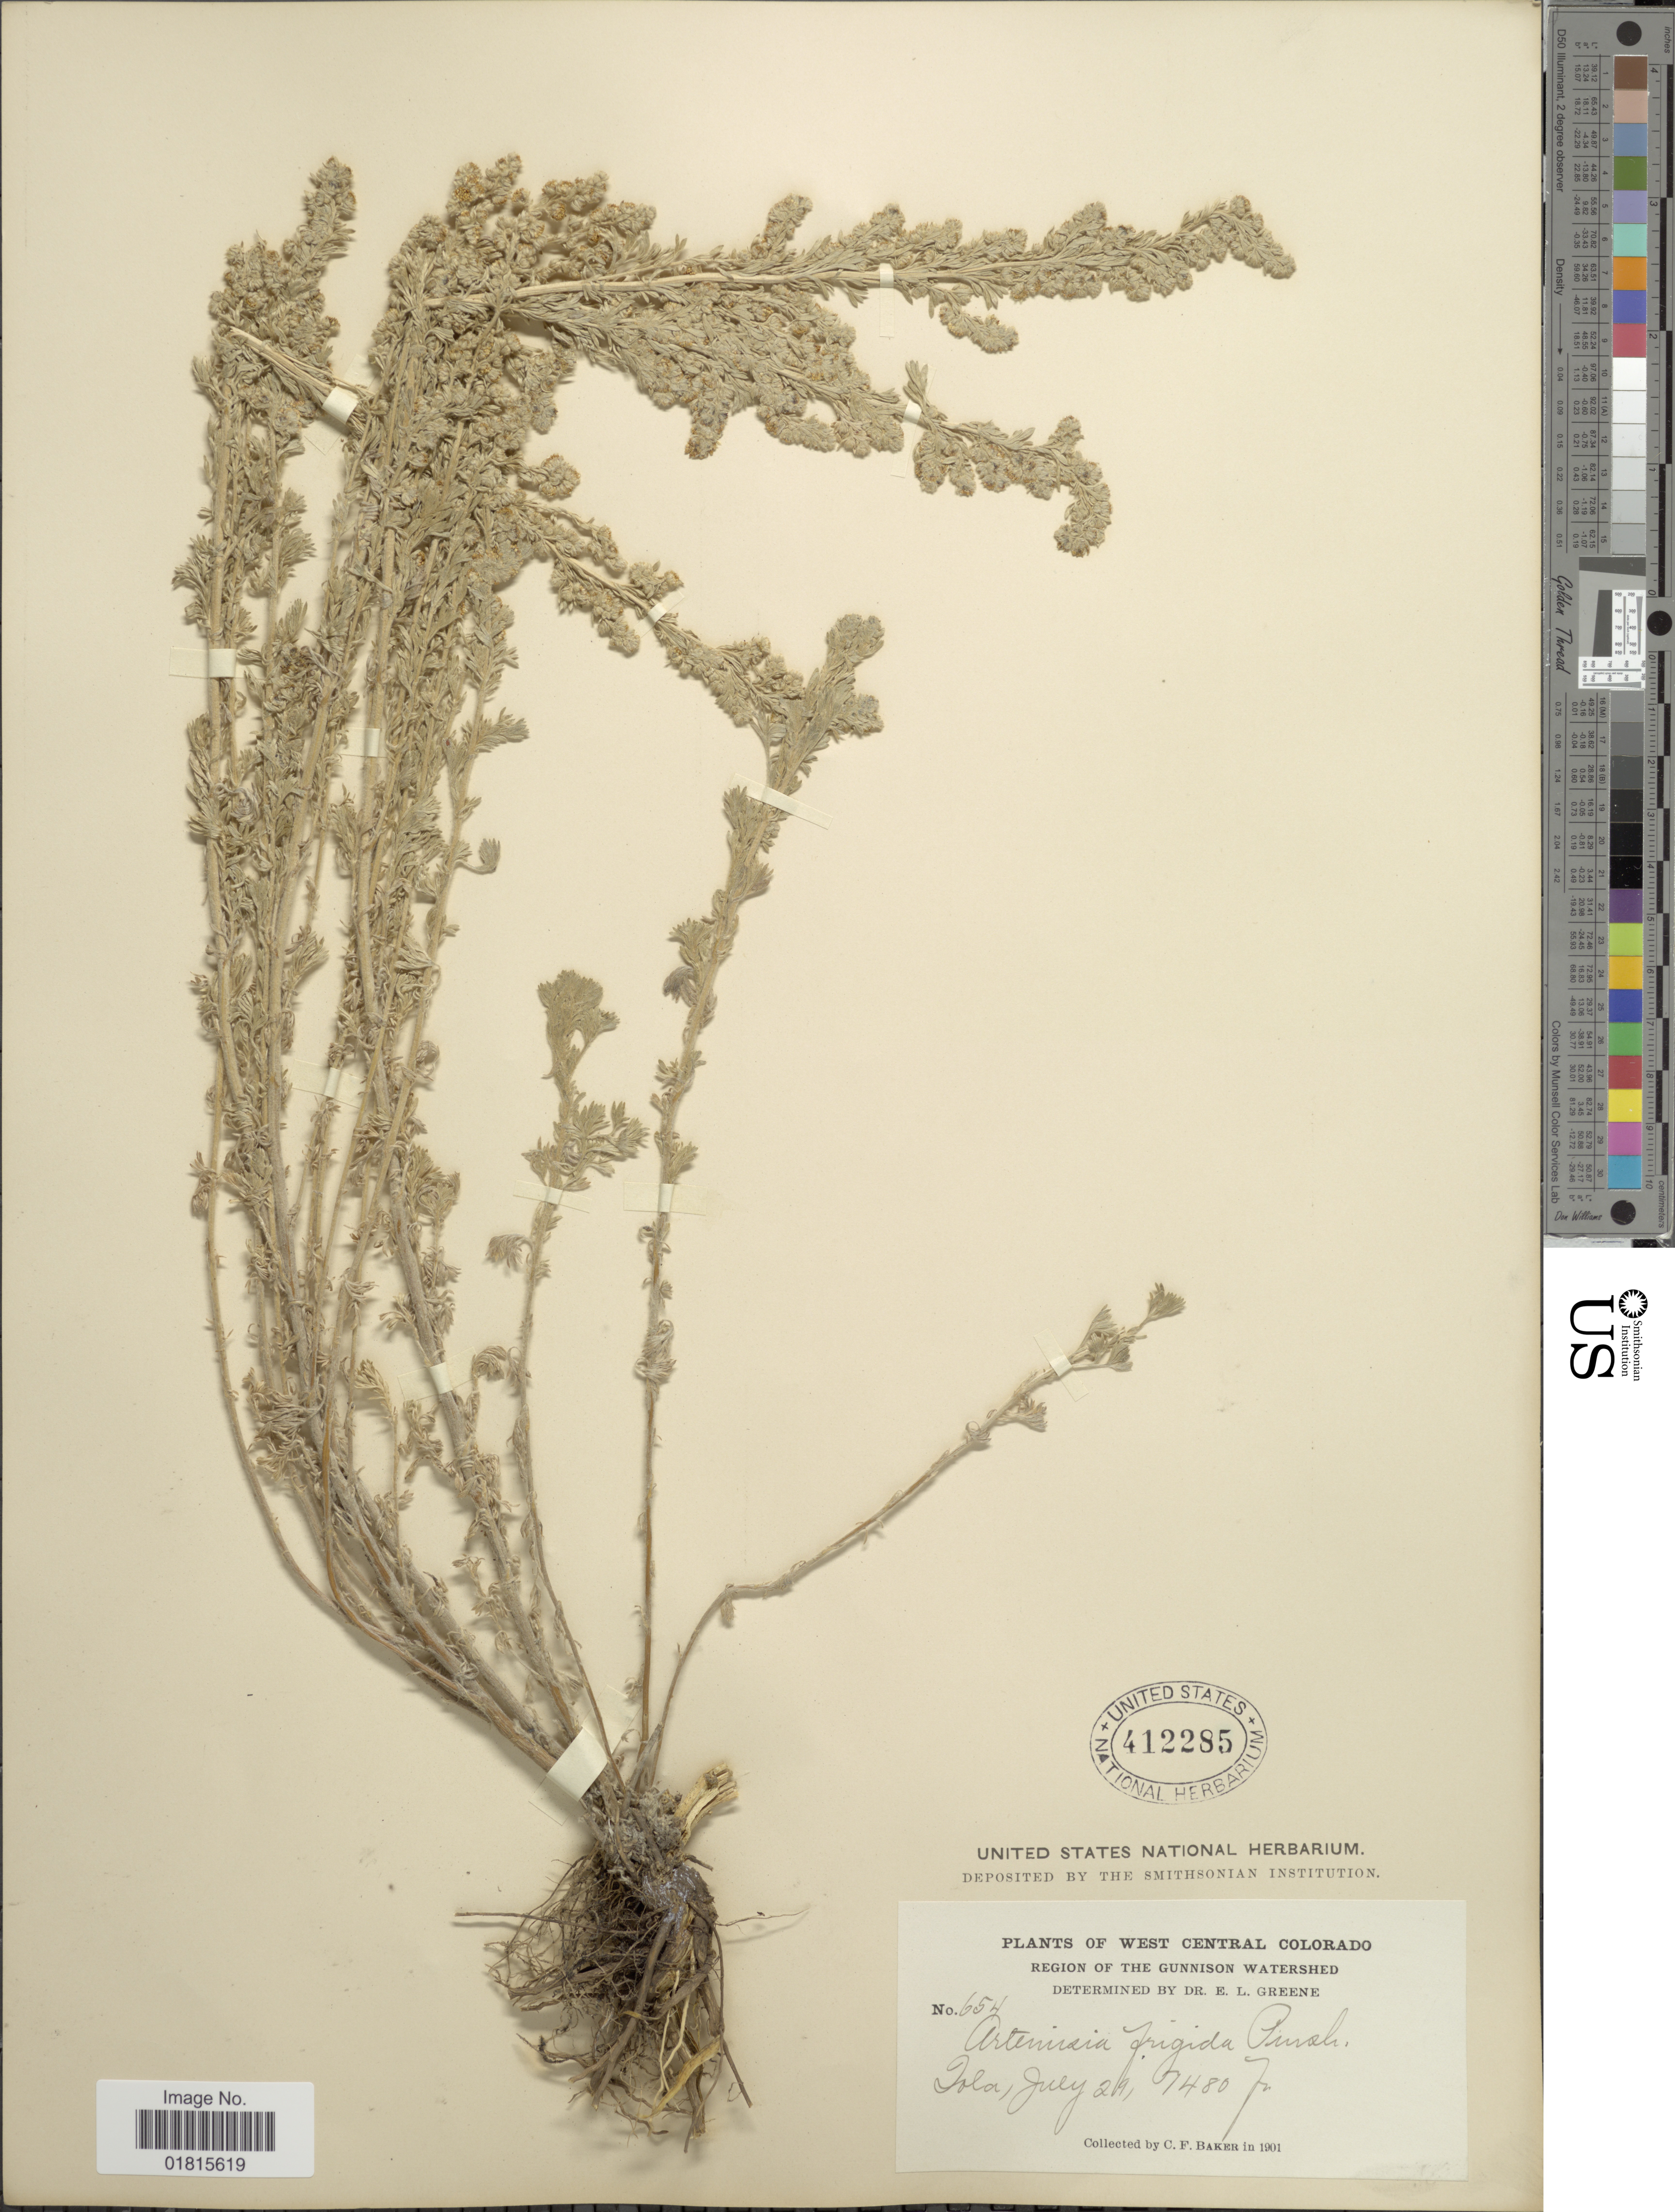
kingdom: Plantae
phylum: Tracheophyta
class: Magnoliopsida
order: Asterales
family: Asteraceae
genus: Artemisia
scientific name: Artemisia frigida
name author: Willd.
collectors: C. F. Baker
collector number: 654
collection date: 1901-07-29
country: United States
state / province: Colorado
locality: West Central Colorado, Region of The Gunnison Watershed, Iola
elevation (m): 2280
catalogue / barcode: US 412285